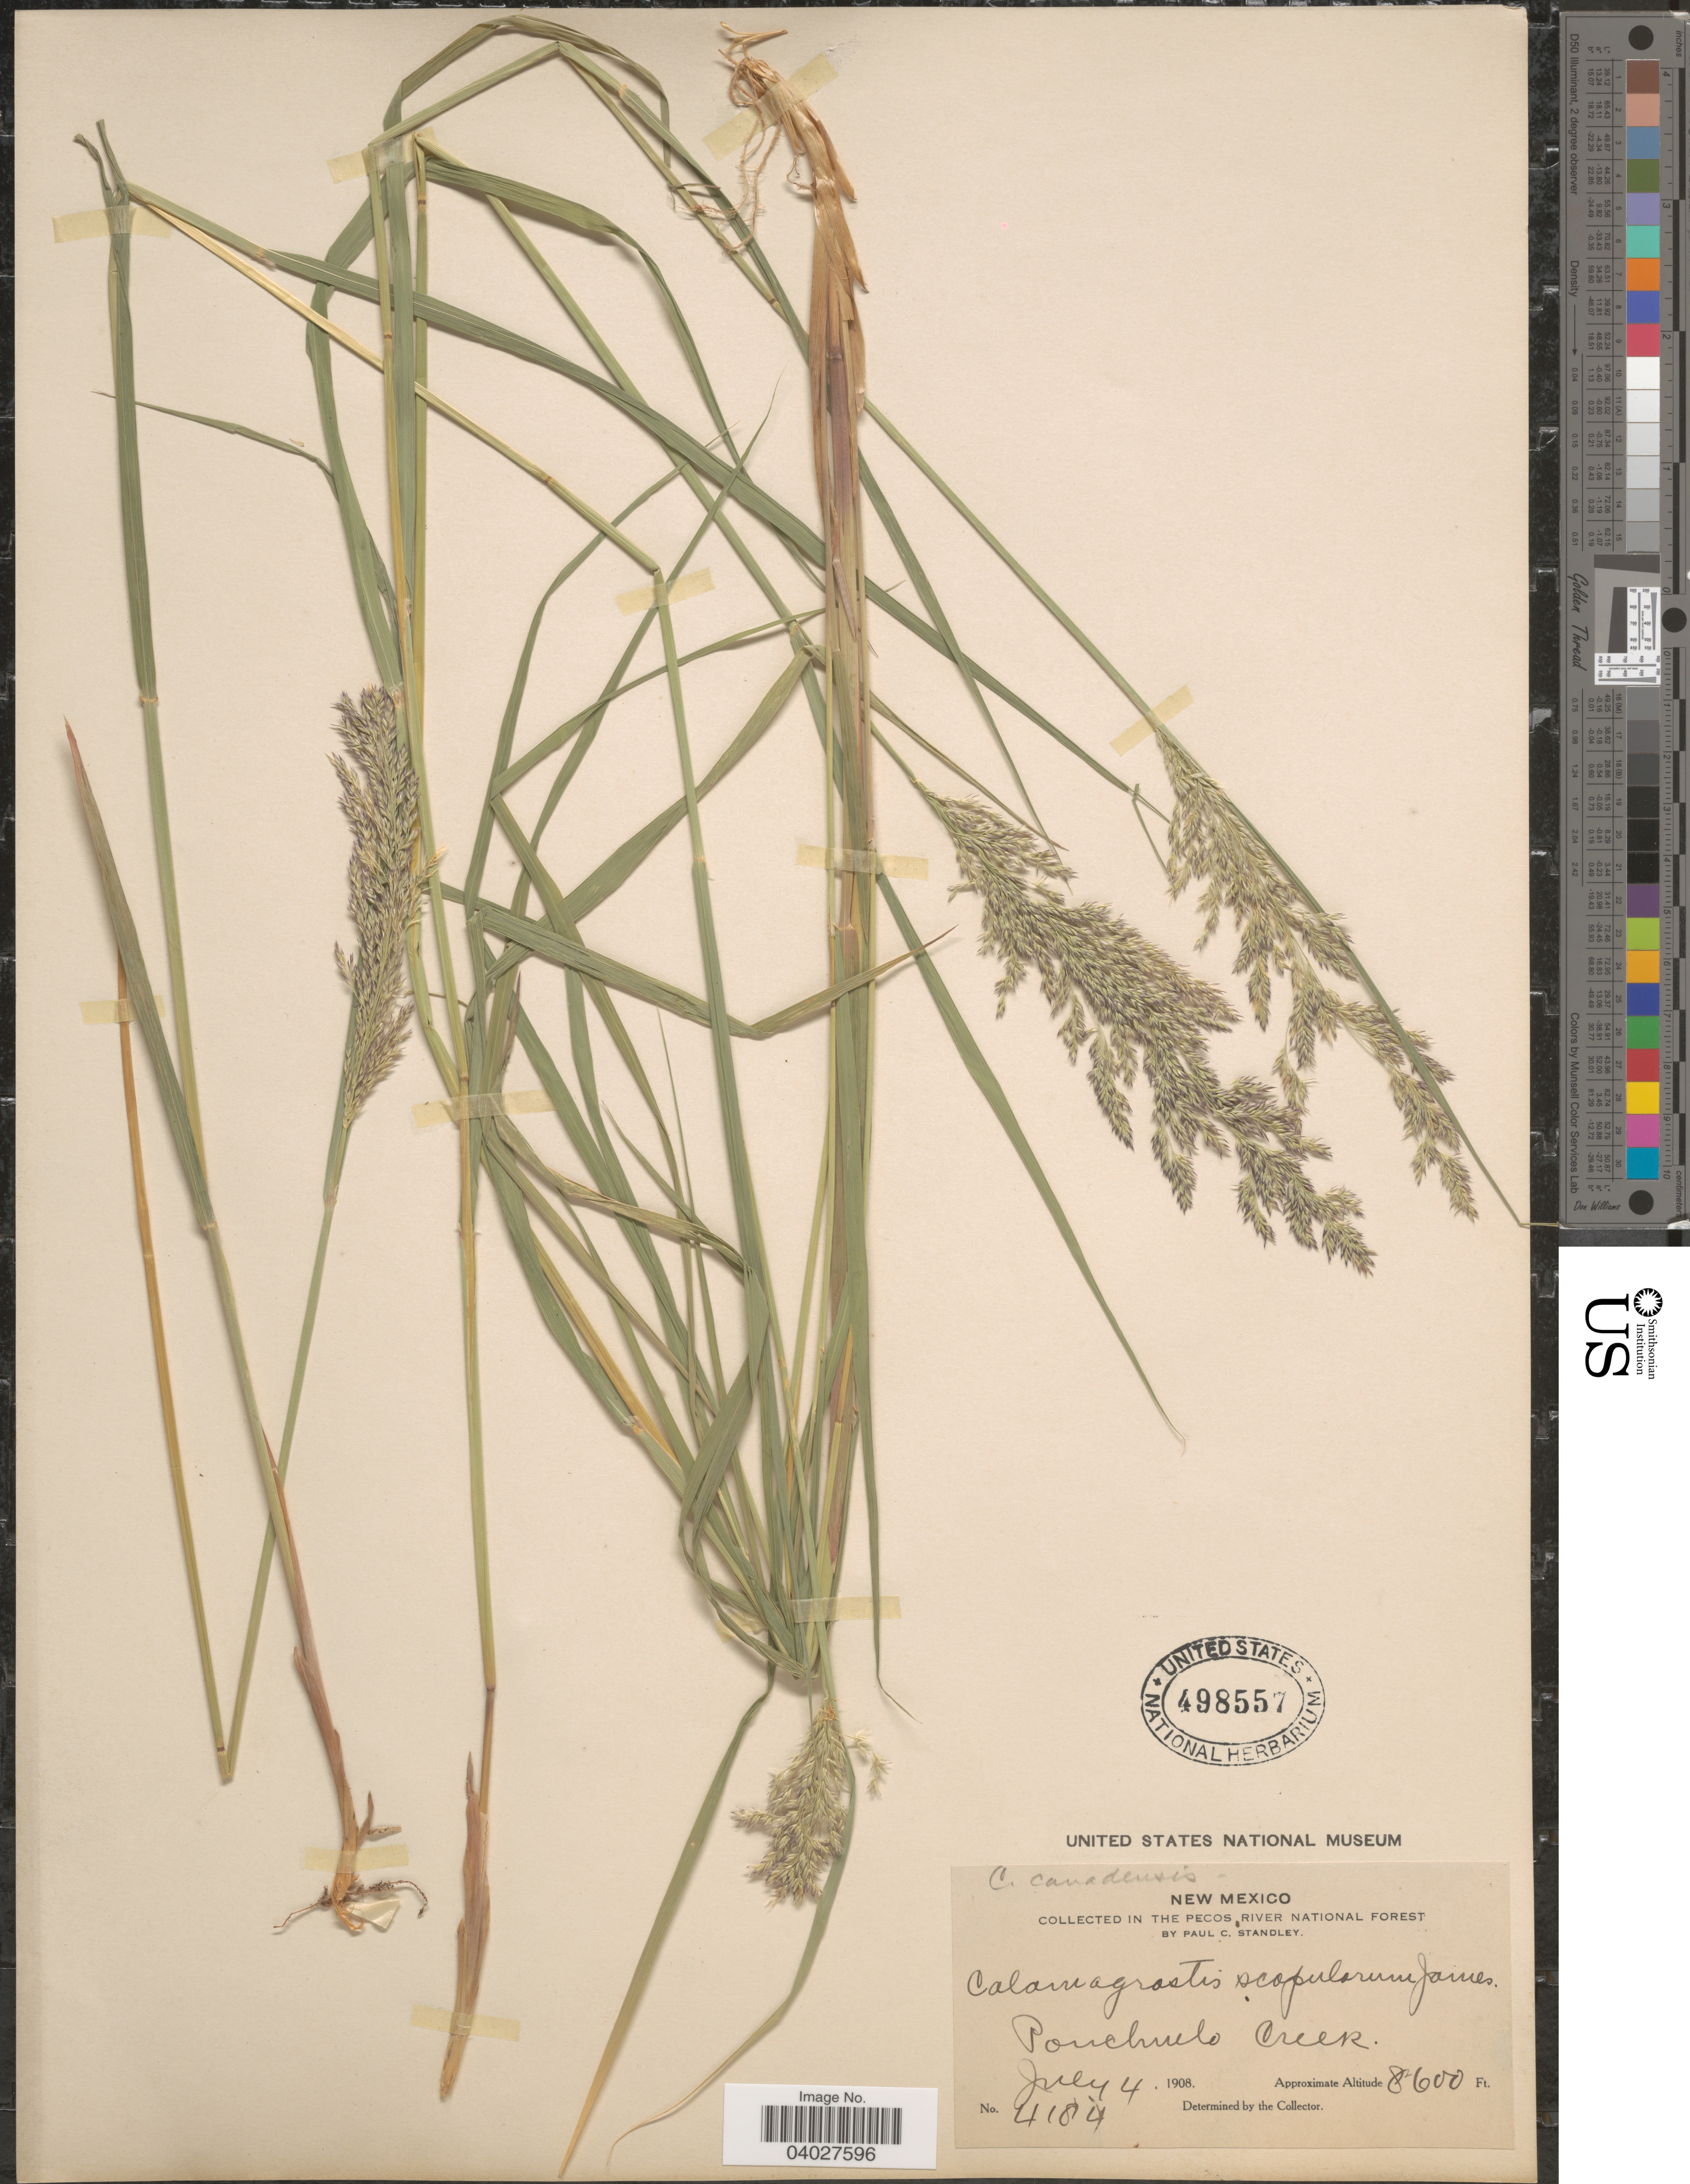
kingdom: Plantae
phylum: Tracheophyta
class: Liliopsida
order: Poales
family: Poaceae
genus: Calamagrostis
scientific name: Calamagrostis canadensis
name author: (Michx.) P. Beauv.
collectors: P. C. Standley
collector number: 4184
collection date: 1908-07-04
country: United States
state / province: New Mexico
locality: In the Pecos River National Forest. Ponchuelo Creek.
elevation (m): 2621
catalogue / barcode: US 498557